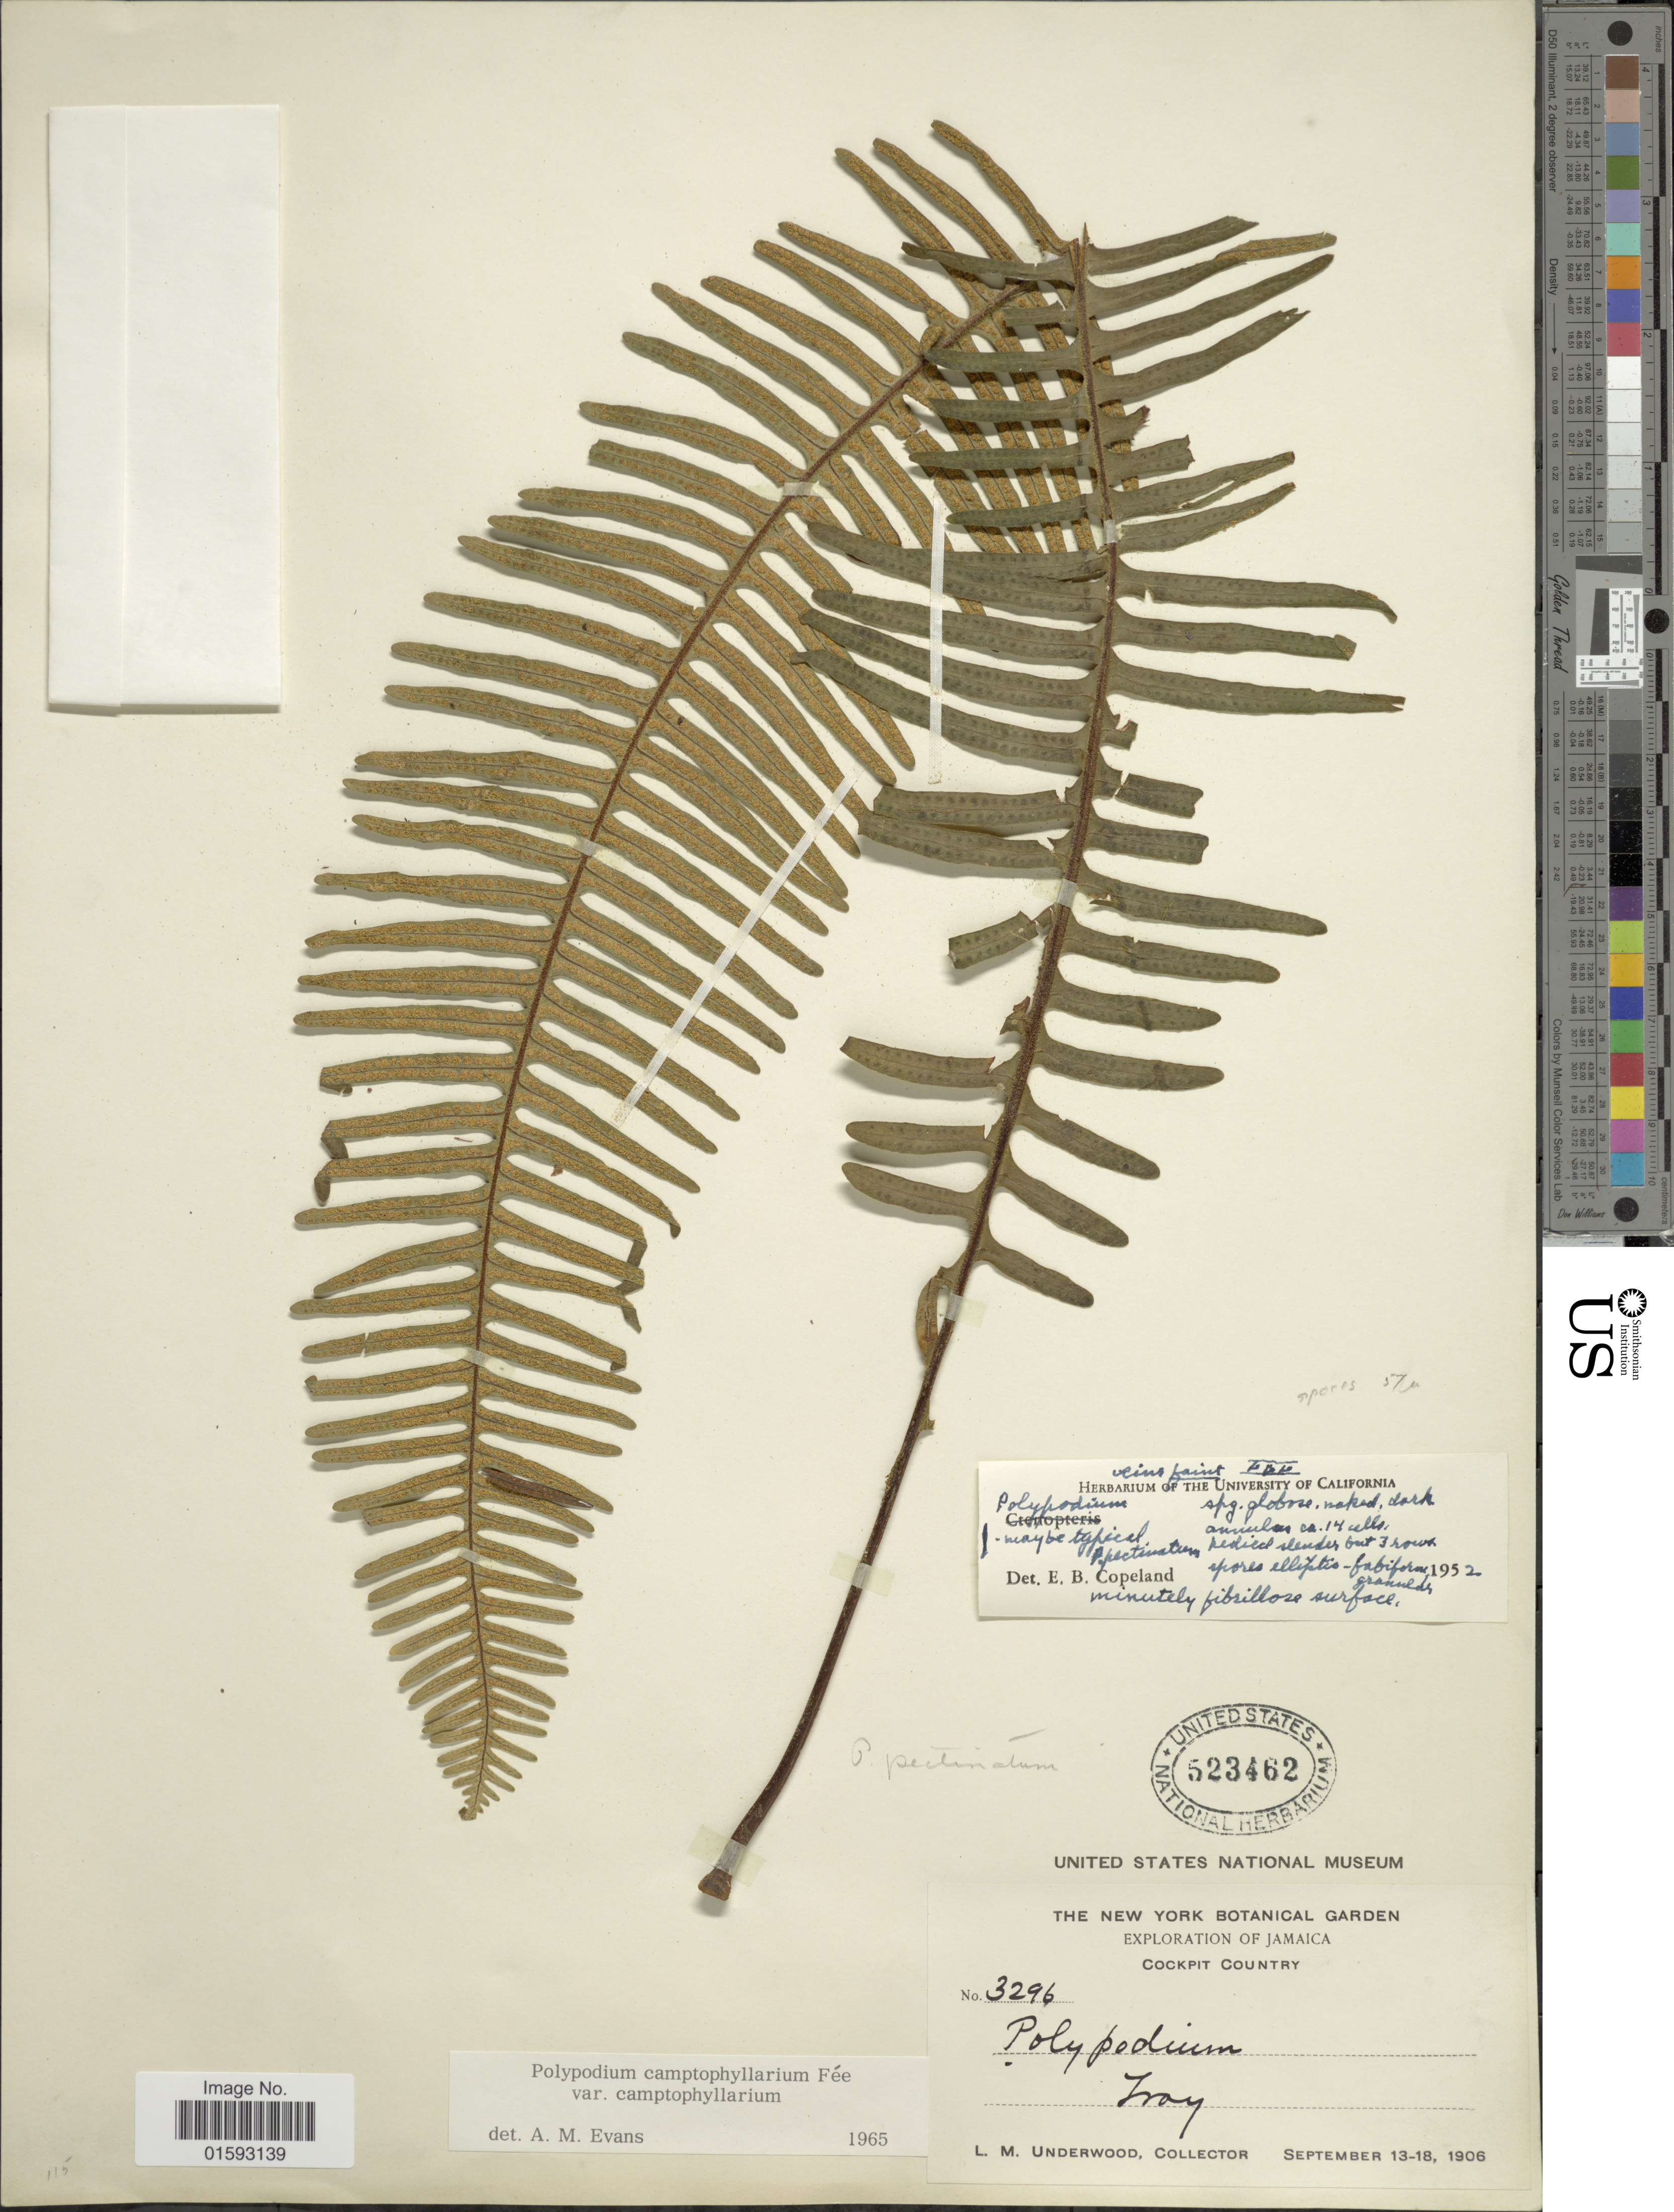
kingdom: Plantae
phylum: Tracheophyta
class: Polypodiopsida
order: Polypodiales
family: Polypodiaceae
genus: Pecluma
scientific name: Pecluma camptophyllaria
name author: (Fée) M.G. Price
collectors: L. M. Underwood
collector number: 3296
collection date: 1906-09-13/1906-09-18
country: Jamaica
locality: Cockpit Countrym Troy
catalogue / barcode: US 523462